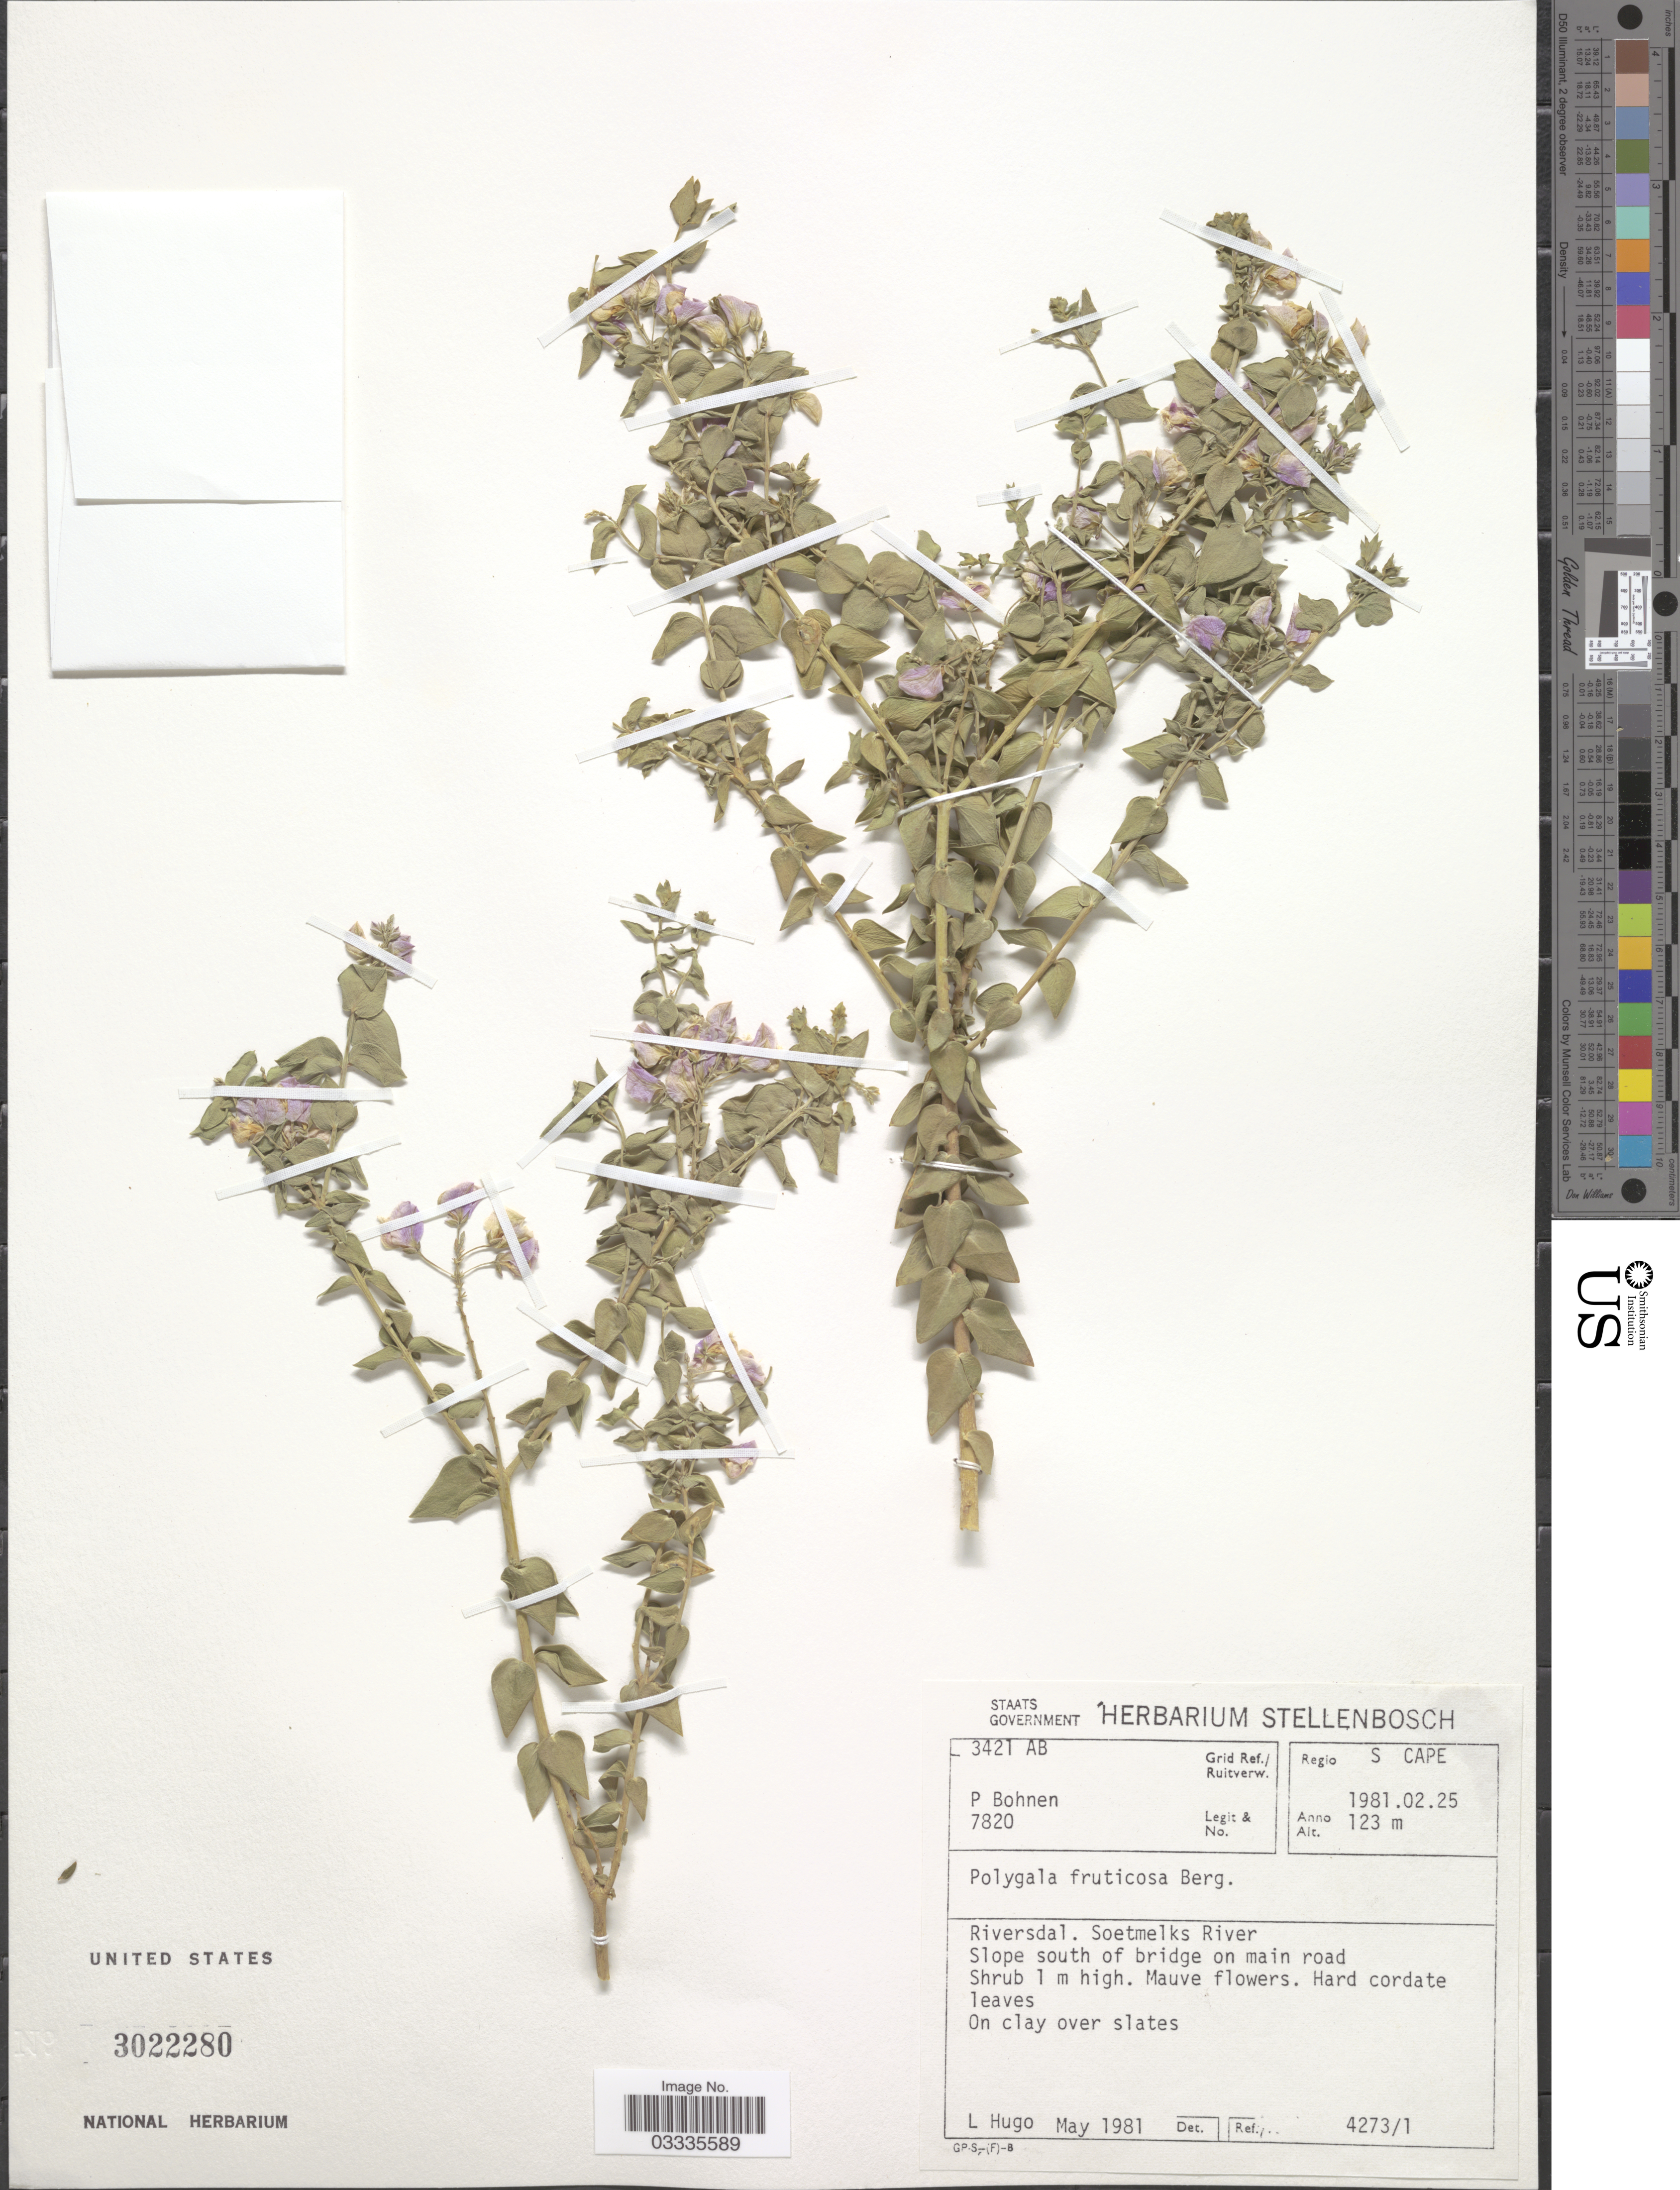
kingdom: Plantae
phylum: Tracheophyta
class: Magnoliopsida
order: Fabales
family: Polygalaceae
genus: Polygala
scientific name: Polygala fruticosa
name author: P.J. Bergius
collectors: P. Bohnen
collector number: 7820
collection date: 1981-02-25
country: South Africa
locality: Regio S Cape. Grid Ref./ Ruitverw. 3421 AB. Riversdal. Soetmelks River. Slope south of bridge on main road.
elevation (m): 123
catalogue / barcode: US 3022280